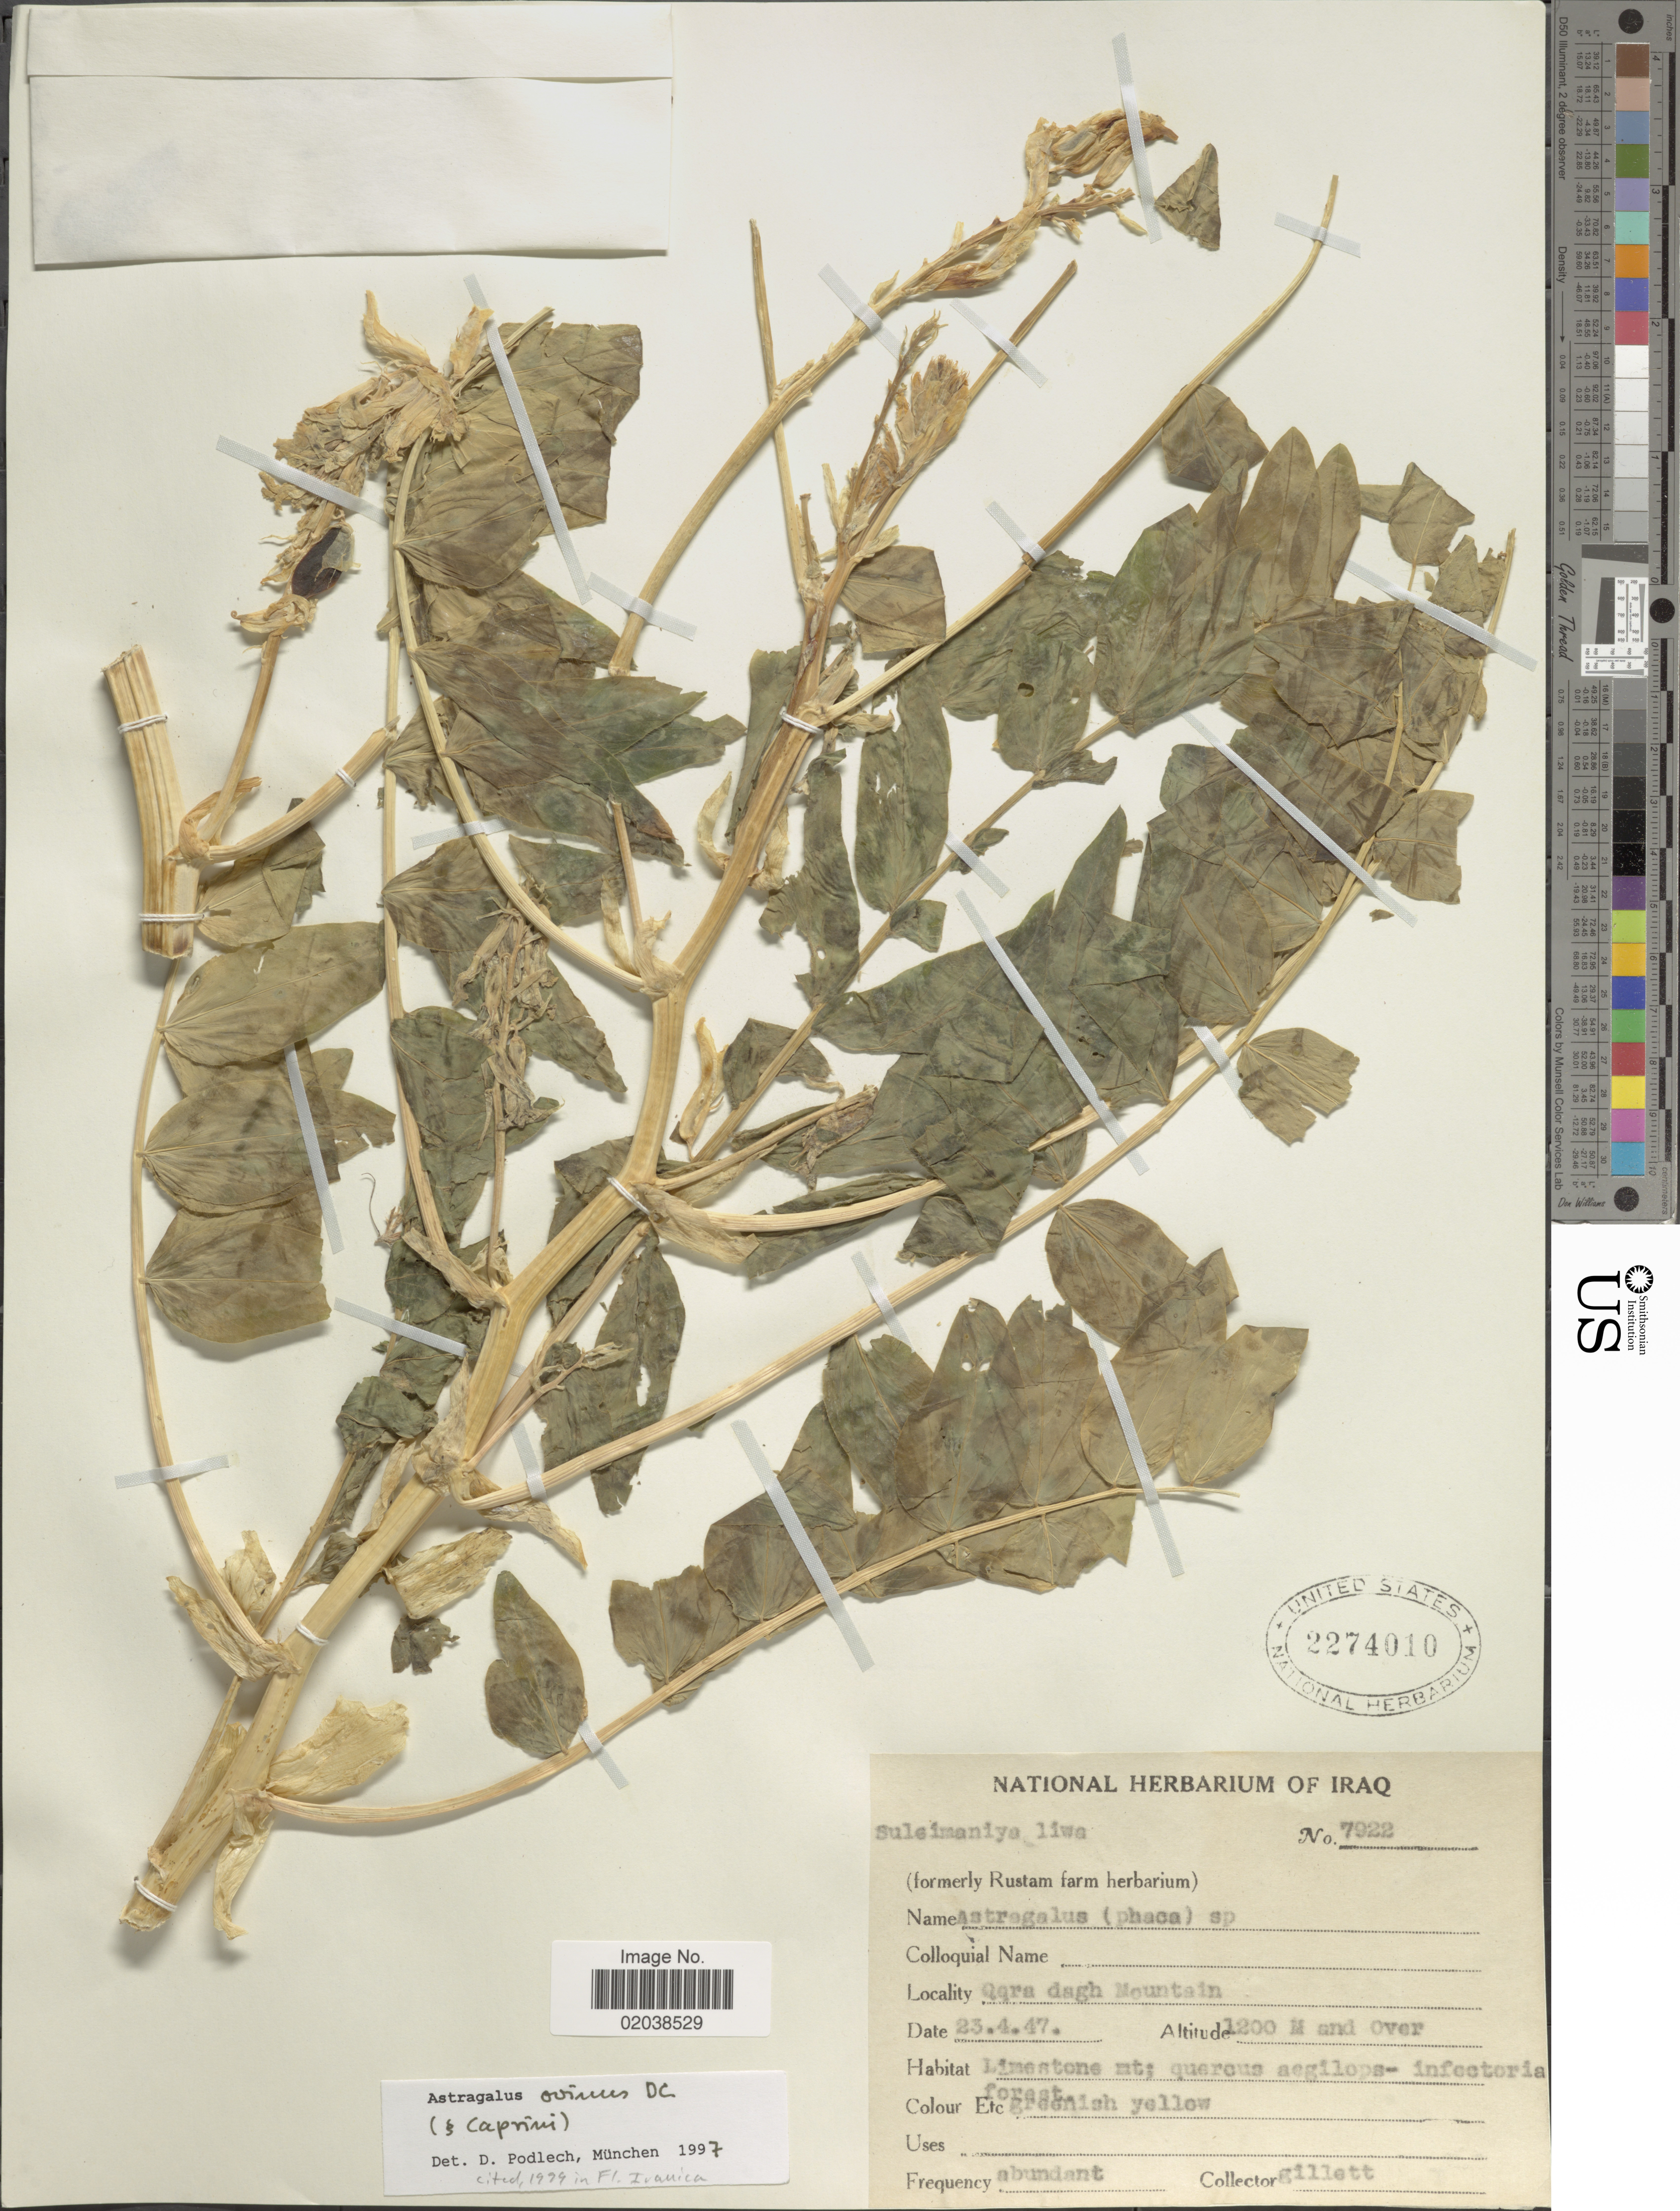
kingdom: Plantae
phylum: Tracheophyta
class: Magnoliopsida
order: Fabales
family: Fabaceae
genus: Astragalus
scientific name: Astragalus ovinus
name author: Boiss.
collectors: Gillett, --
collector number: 7922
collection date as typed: Transcribed d/m/y: 23/4/47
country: Iraq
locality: Qara dagh Mountain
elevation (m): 1200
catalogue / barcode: US 2274010